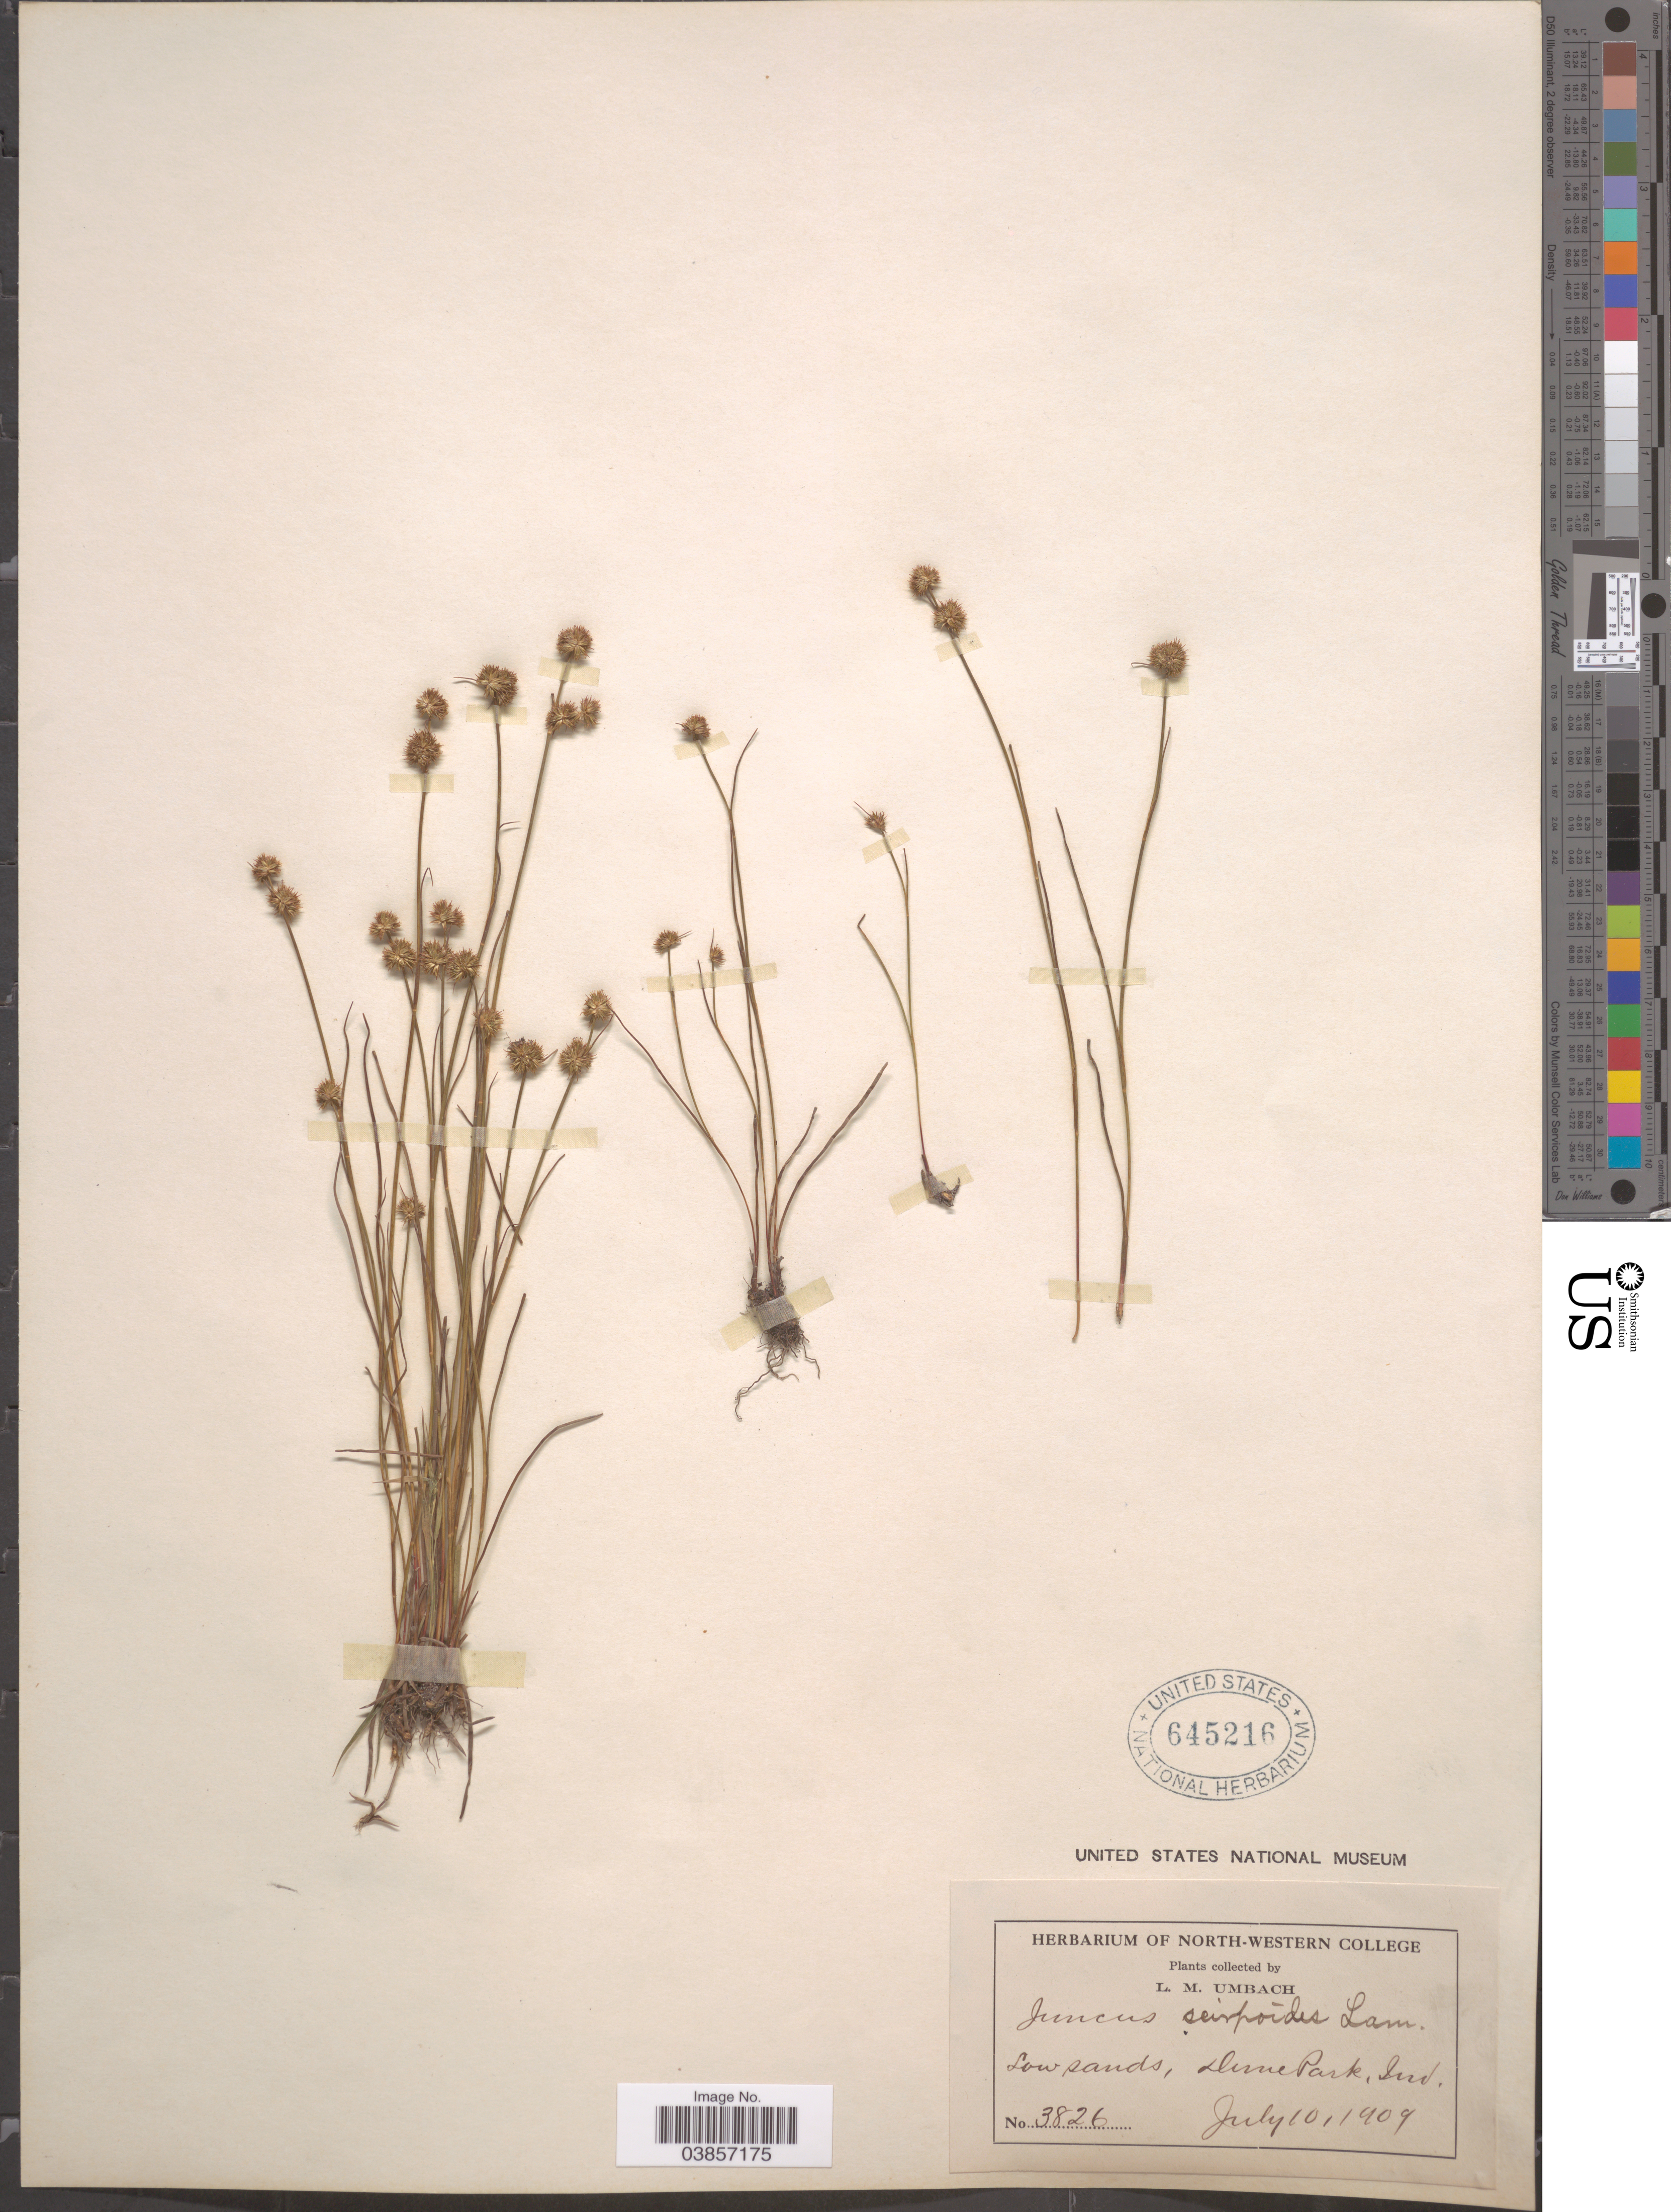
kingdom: Plantae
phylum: Tracheophyta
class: Liliopsida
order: Poales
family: Juncaceae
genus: Juncus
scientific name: Juncus scirpoides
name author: Lam.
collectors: L. M. Umbach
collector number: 3826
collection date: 1909-07-10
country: United States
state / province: Indiana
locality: Dune Park.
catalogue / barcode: US 645216